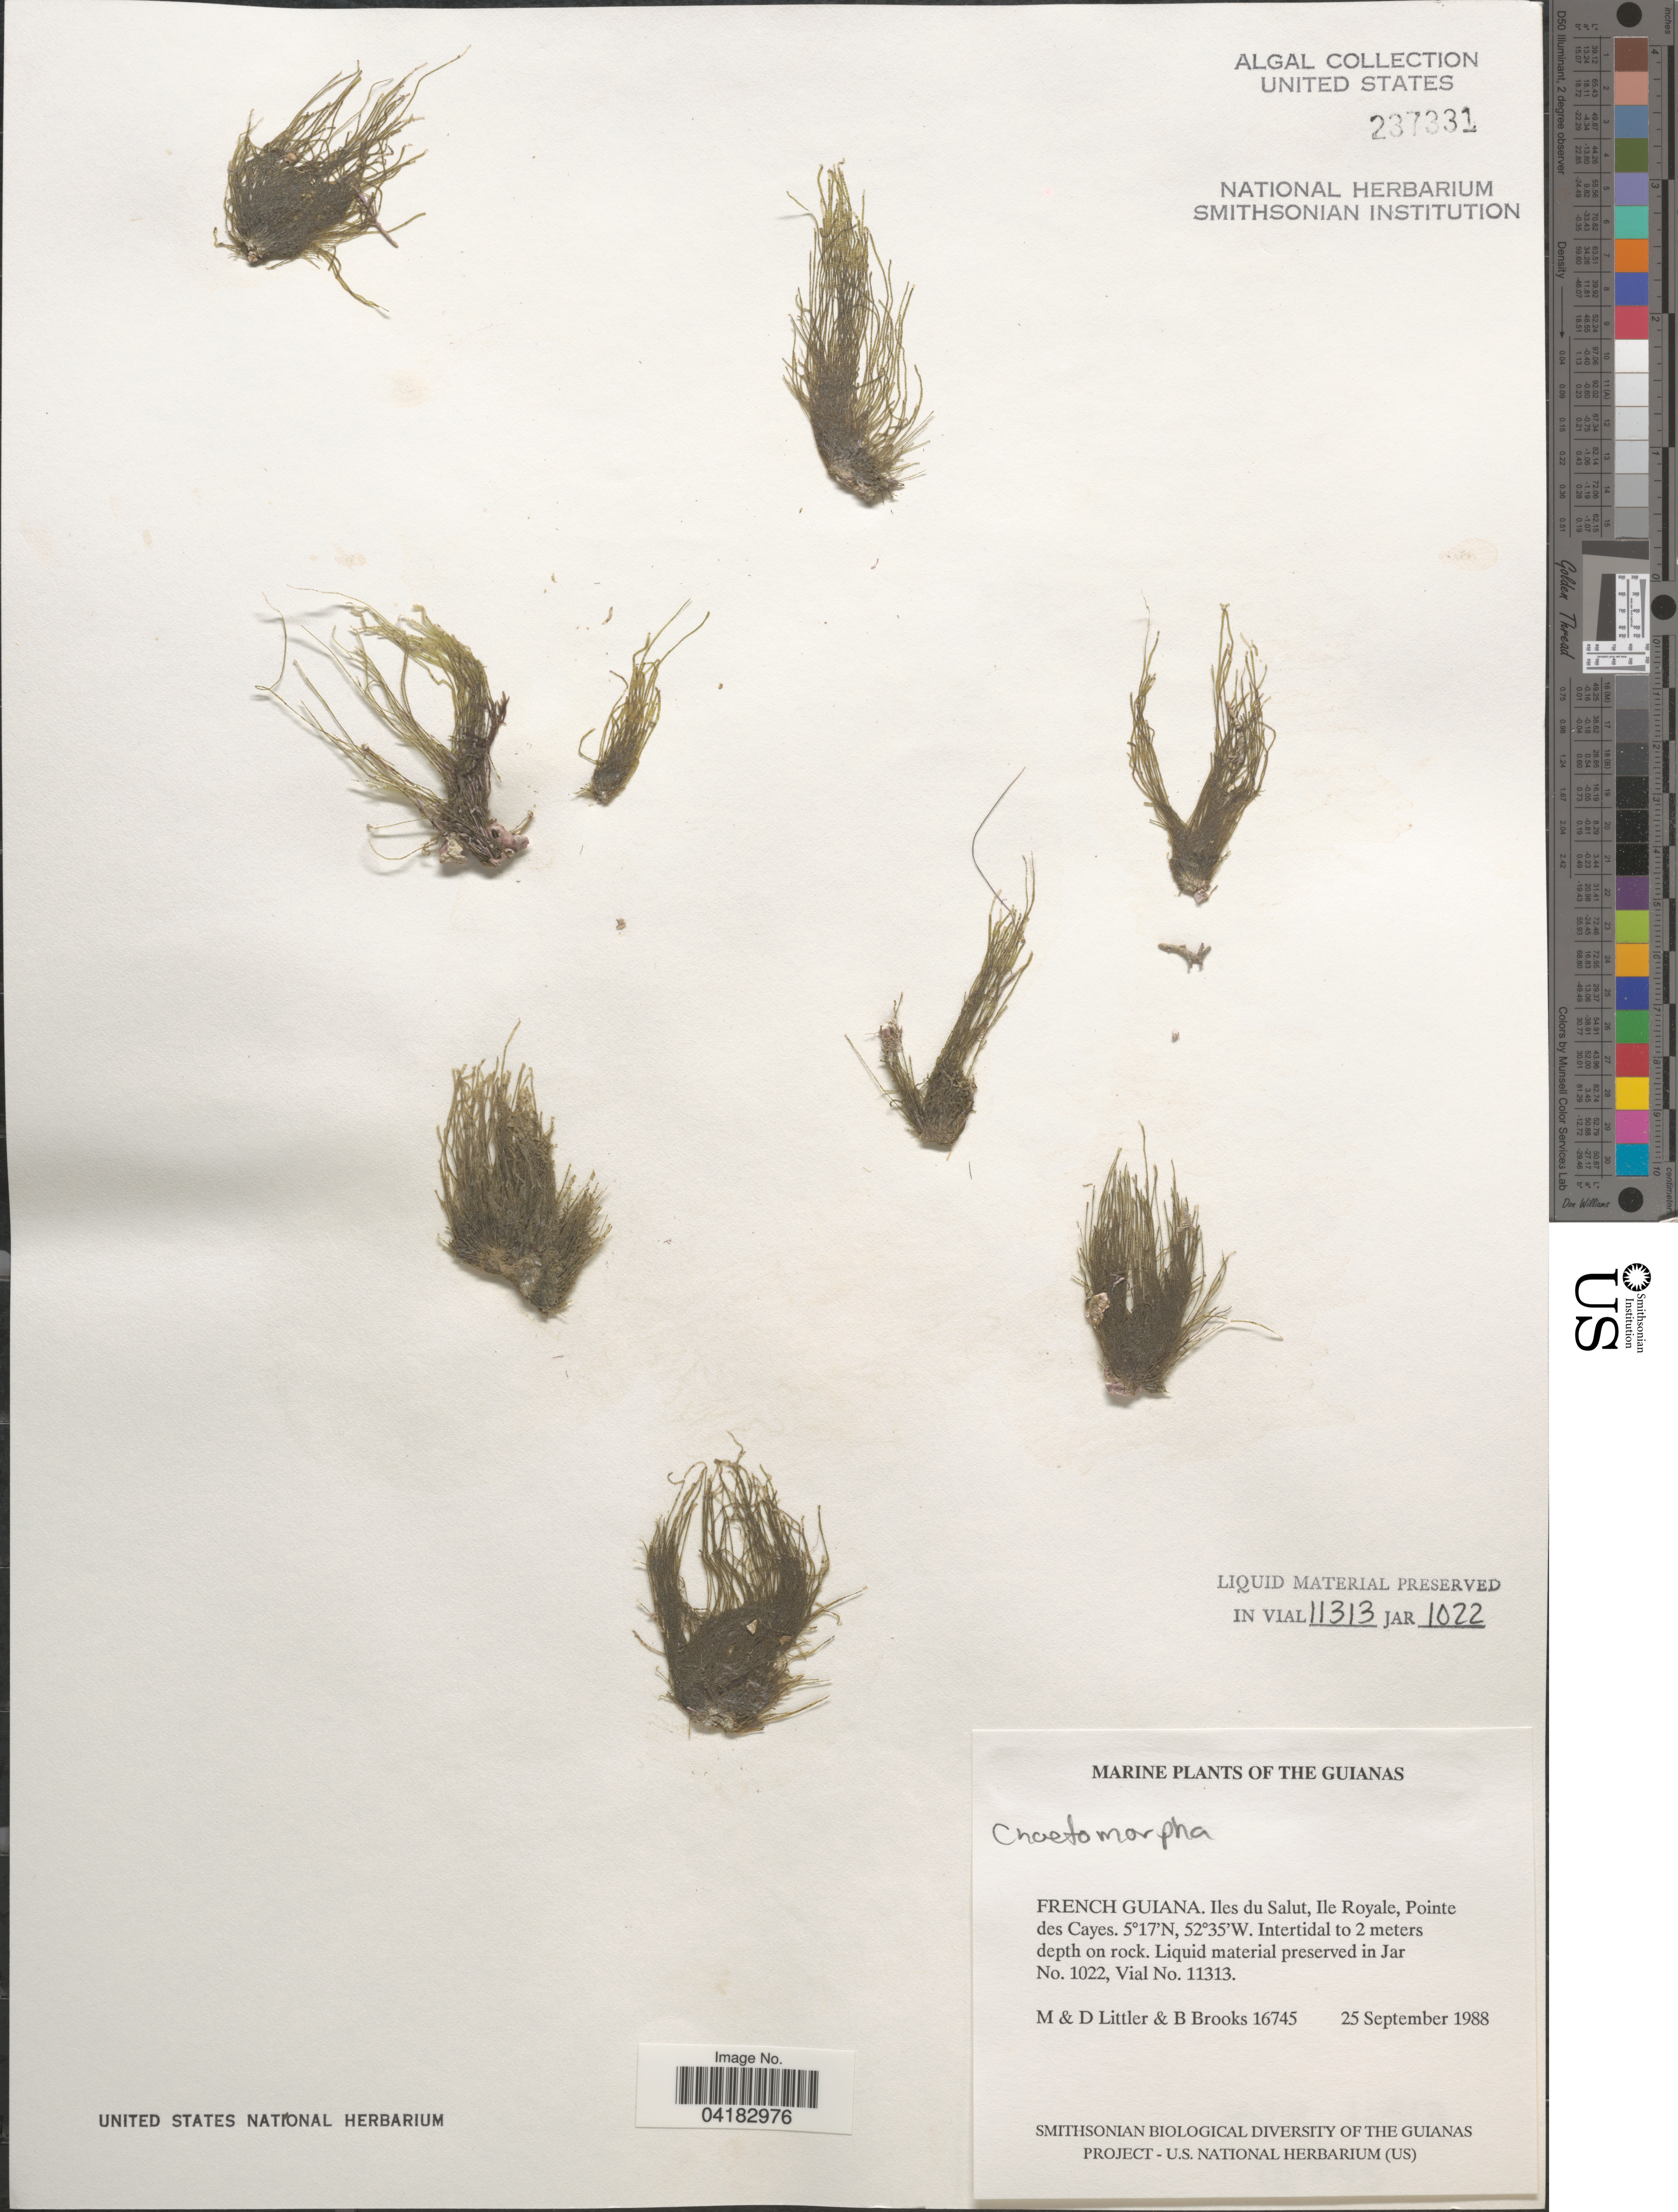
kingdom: Plantae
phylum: Chlorophyta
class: Ulvophyceae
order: Cladophorales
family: Cladophoraceae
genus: Chaetomorpha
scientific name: Chaetomorpha sp.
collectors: M. Littler, D. S. Littler & B. Brooks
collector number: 16745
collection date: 1988-09-25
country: French Guiana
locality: The Guianas. Iles du Salut, Ile Royale, Pointe des Cayes.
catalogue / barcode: US 237331